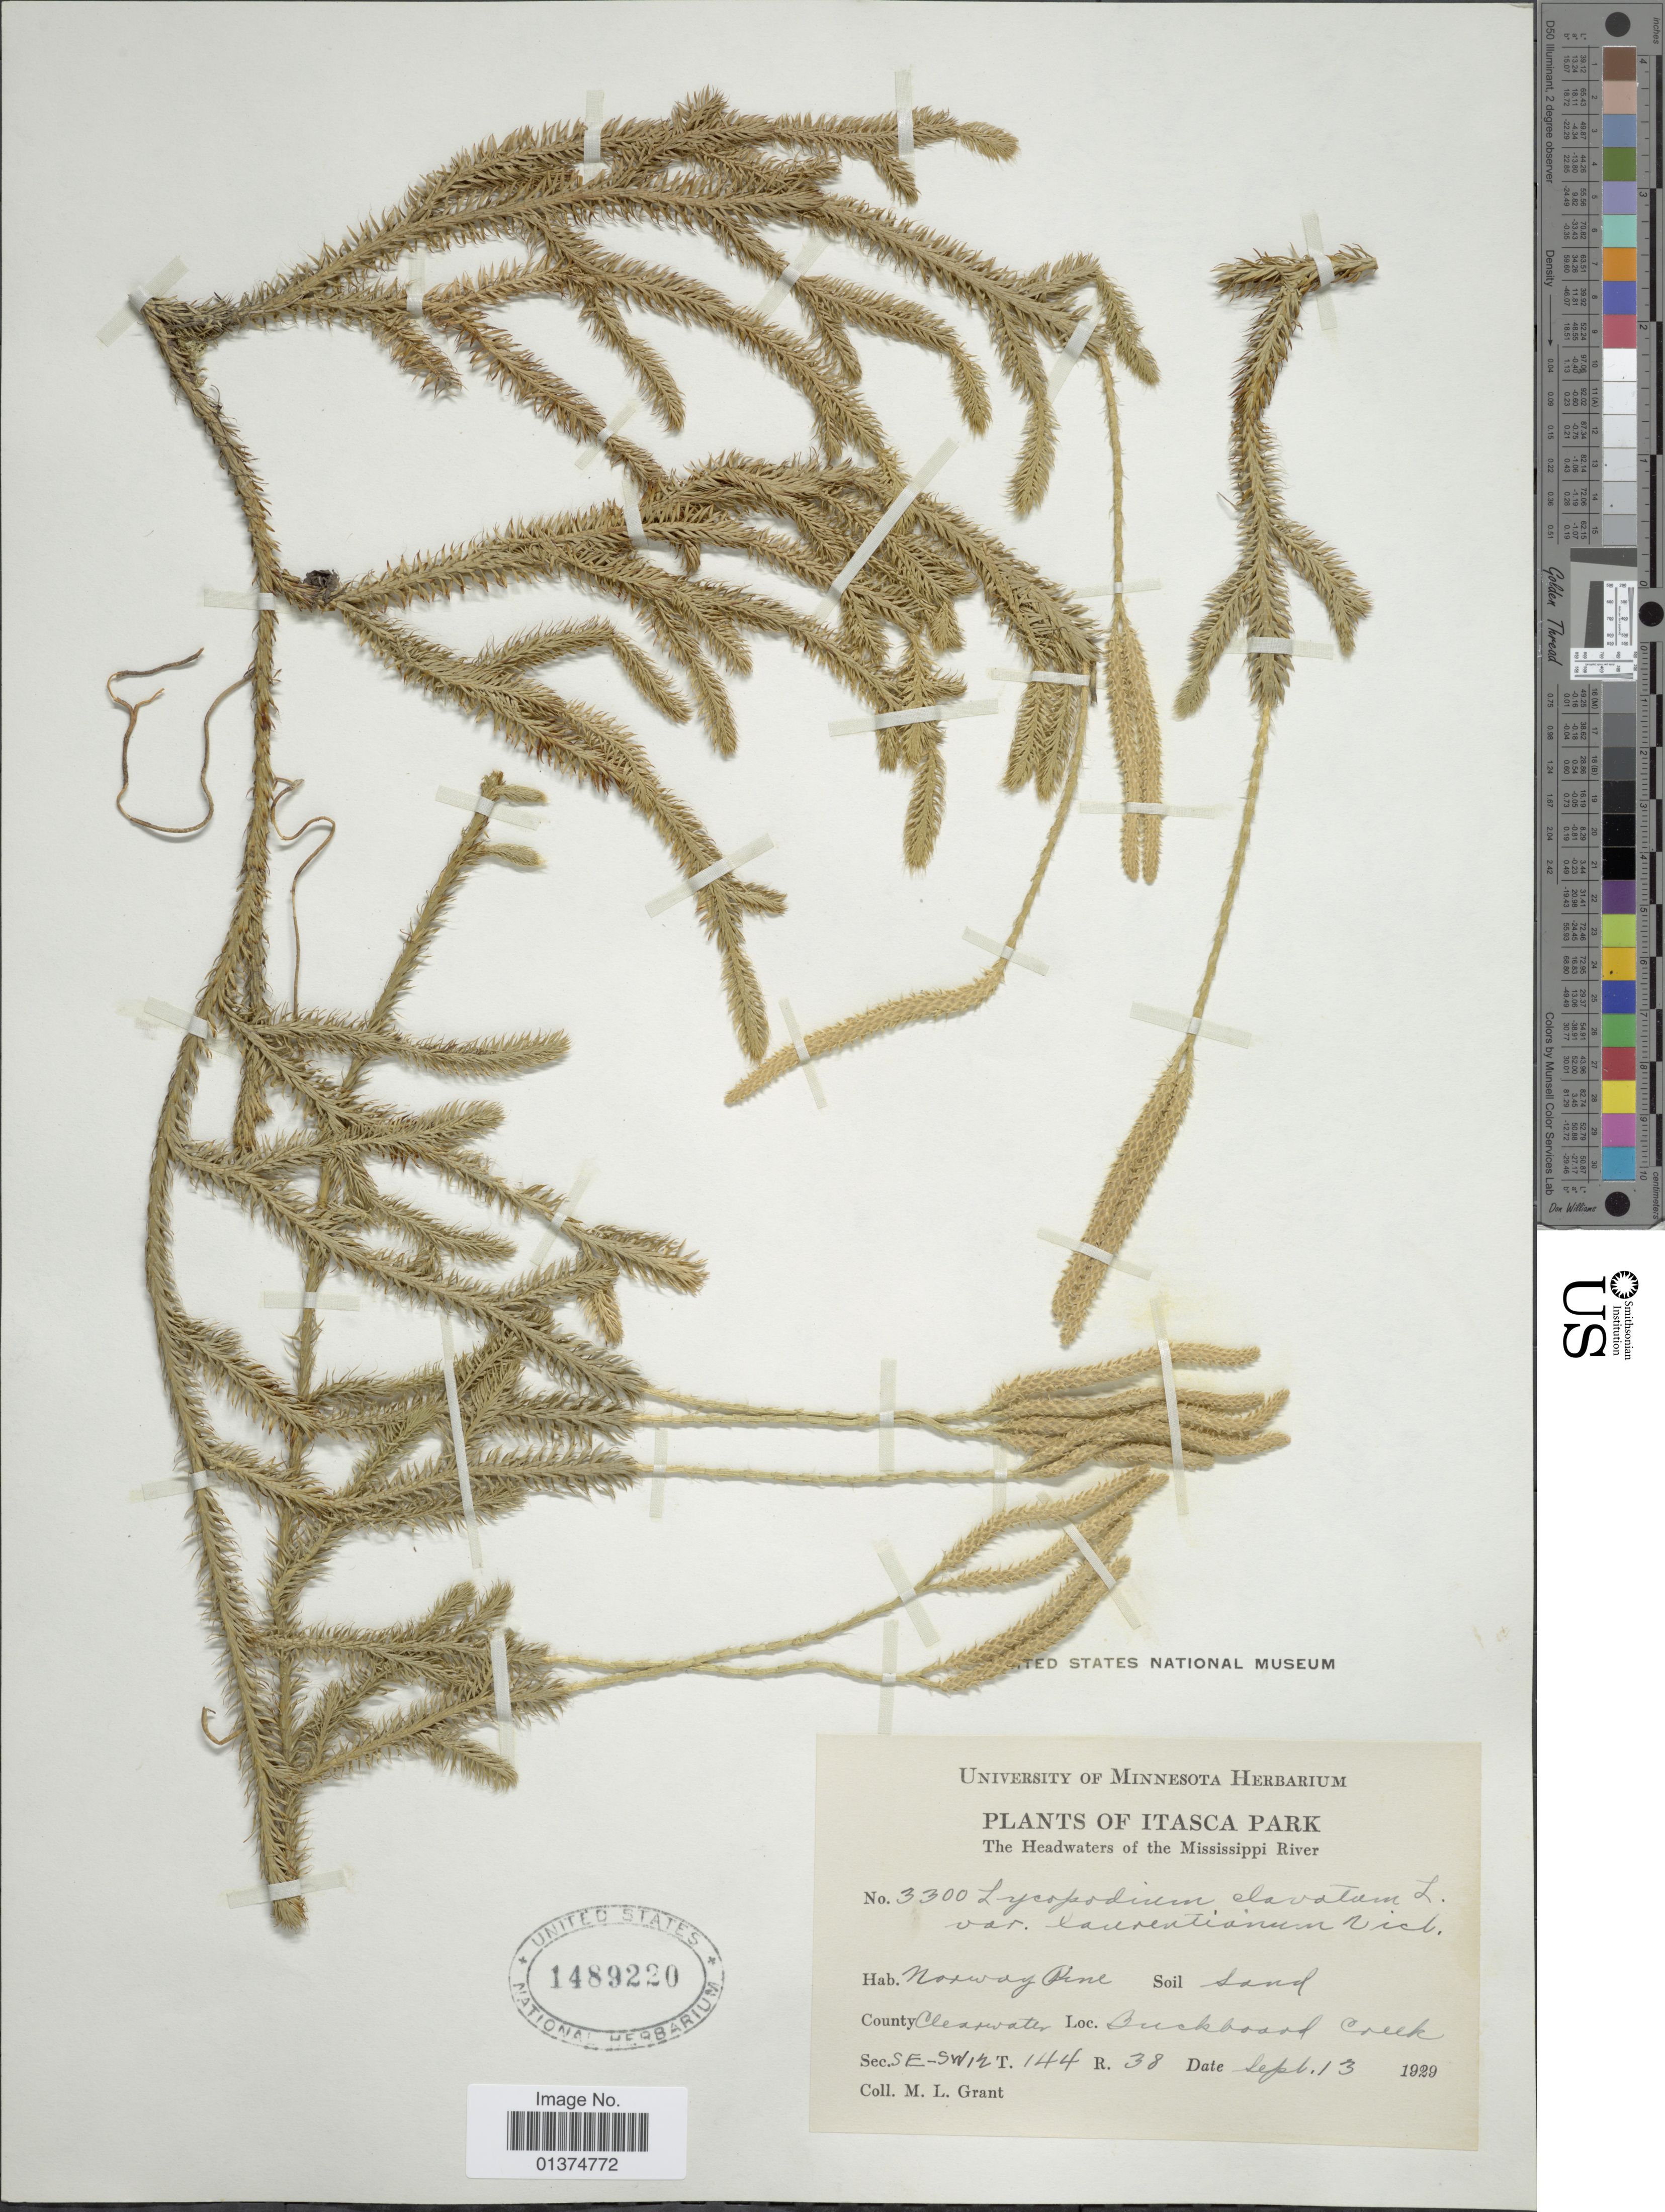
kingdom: Plantae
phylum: Tracheophyta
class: Lycopodiopsida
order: Lycopodiales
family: Lycopodiaceae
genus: Lycopodium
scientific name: Lycopodium clavatum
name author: L.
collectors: M. L. Grant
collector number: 3300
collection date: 1929-09-13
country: United States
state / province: Minnesota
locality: Itasca Park, The Headwaters of the MIssissippi River, Norway Pine, County Clearwater, Buckboard Creek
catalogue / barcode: US 1489220